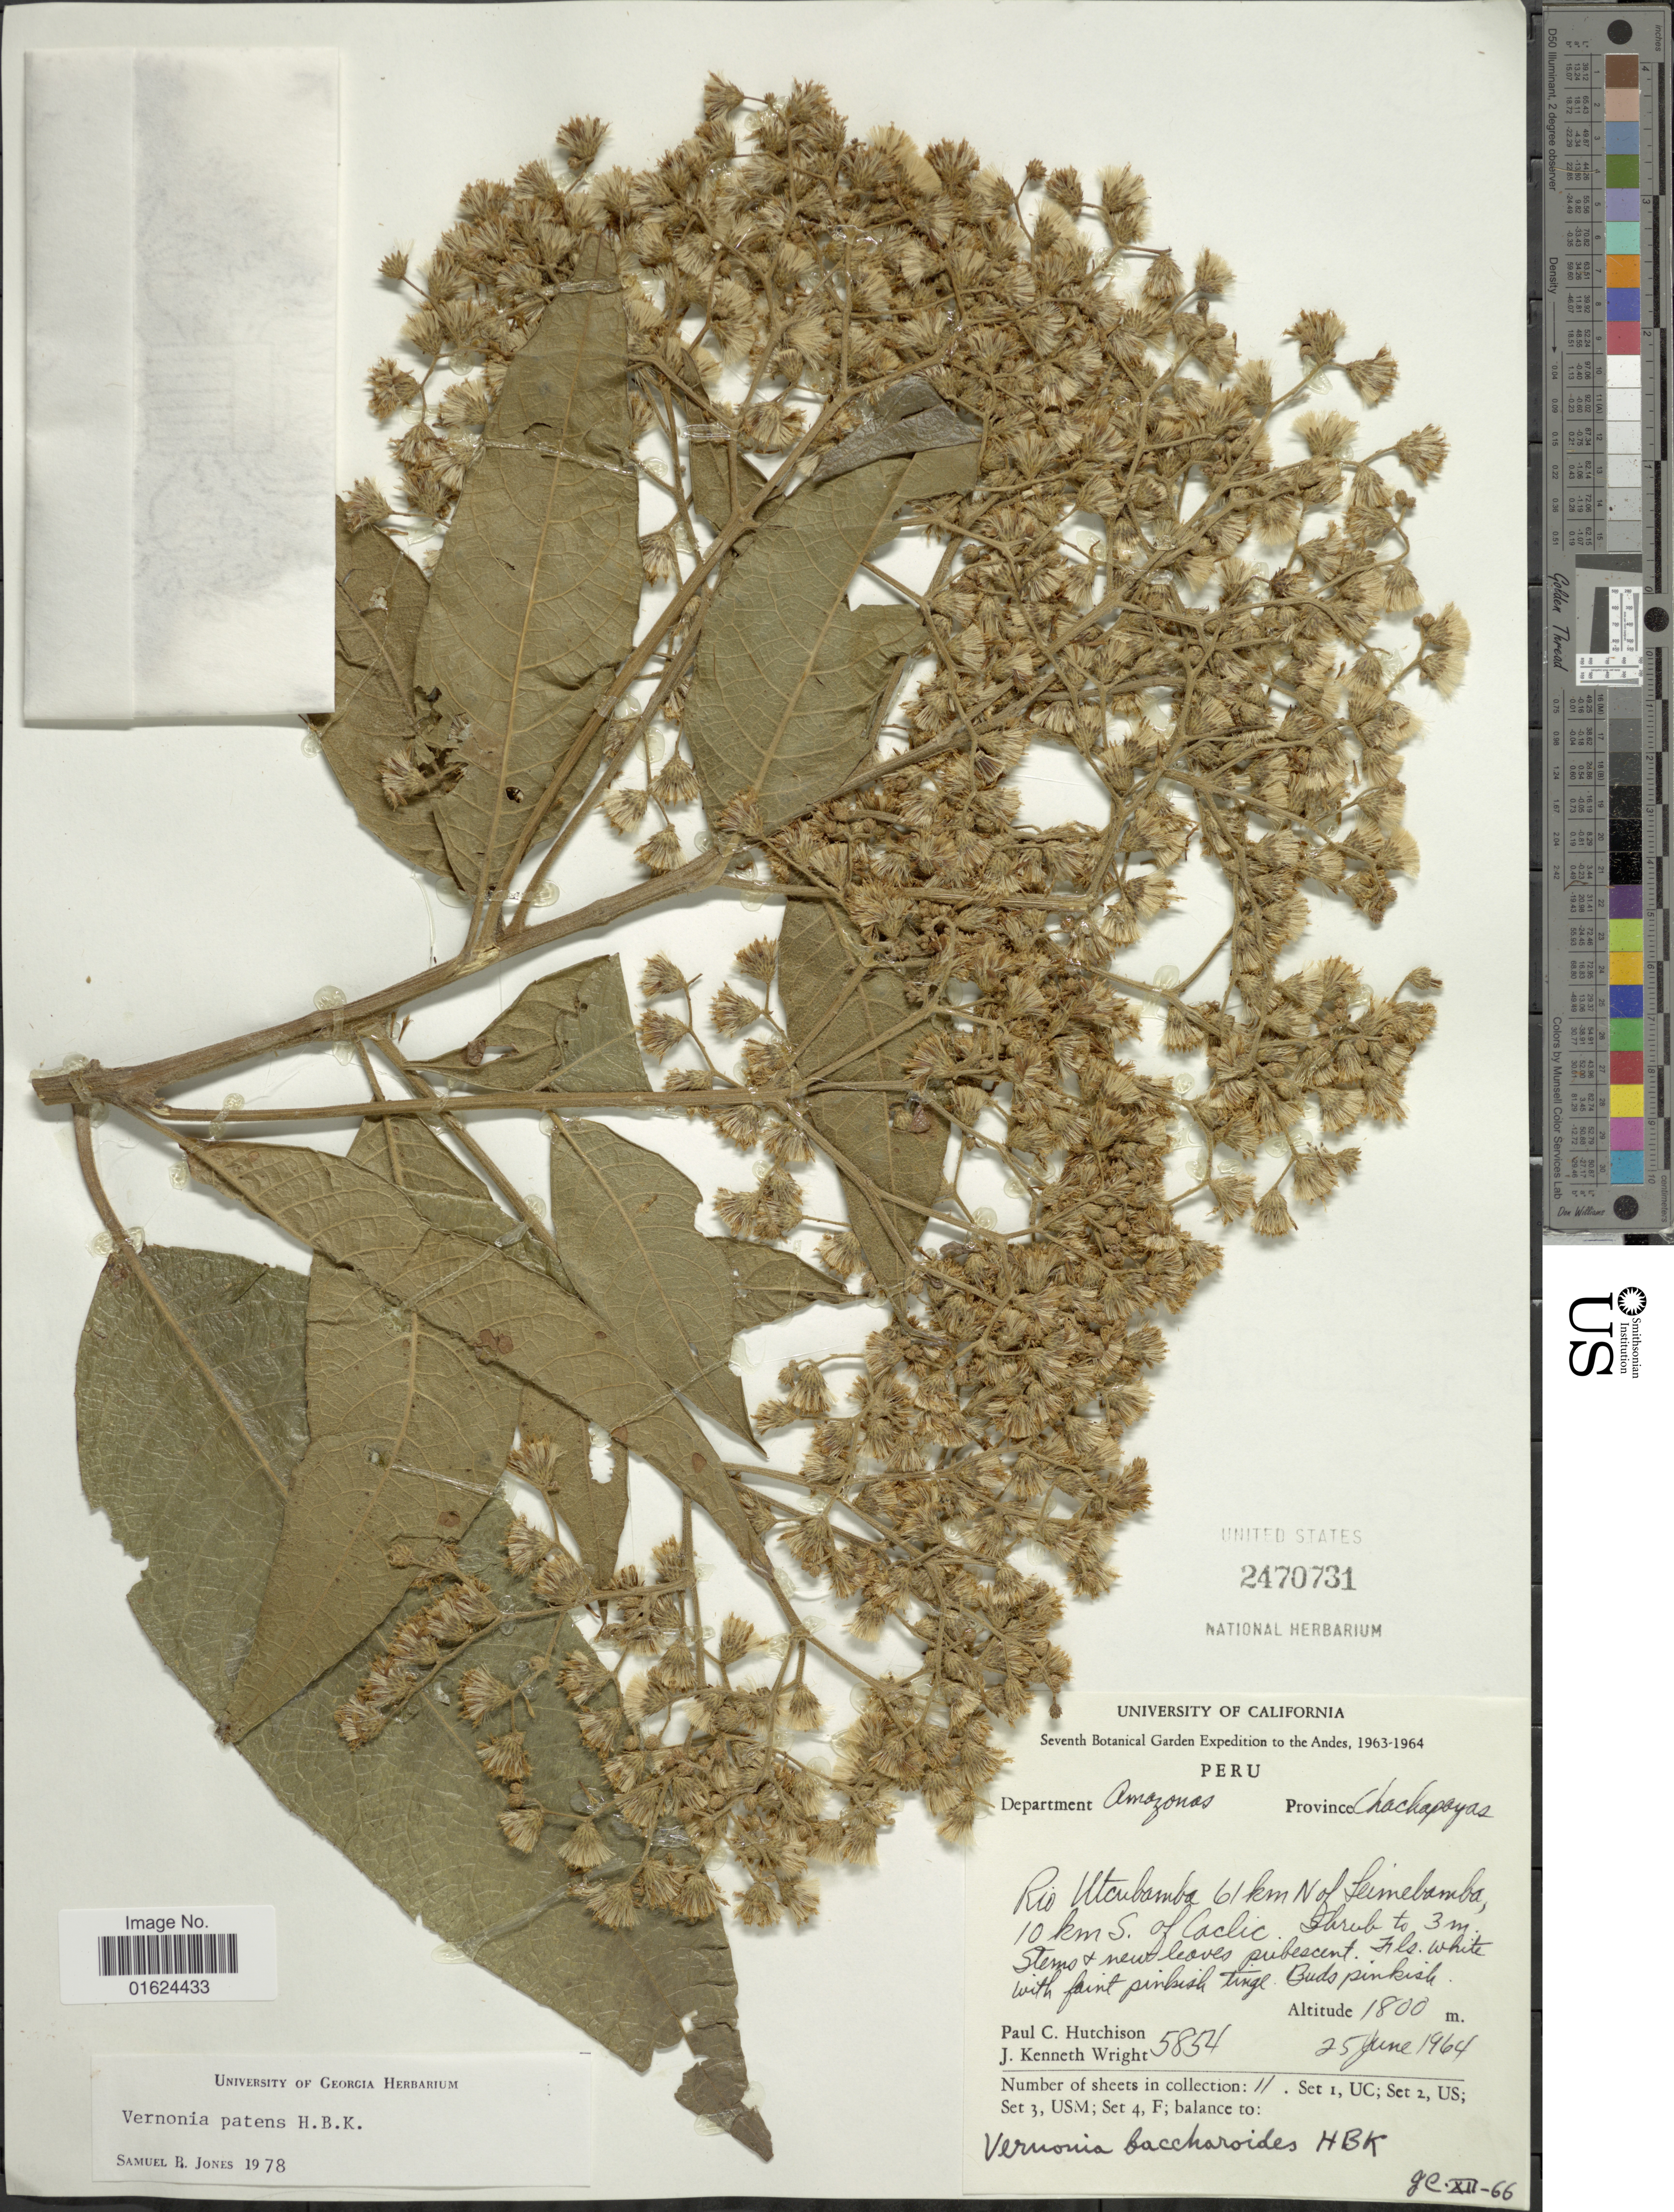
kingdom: Plantae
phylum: Tracheophyta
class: Magnoliopsida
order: Asterales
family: Asteraceae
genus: Vernonanthura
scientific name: Vernonanthura patens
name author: (Kunth) H. Rob.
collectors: P. C. Hutchison & J. K. Wright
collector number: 5854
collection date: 1964-06-25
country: Peru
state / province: Amazonas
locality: Departament Amazonas, Province Chachapoyas, Rio Utcubamba, 61 km N of Seimebamba, 10 km S of Caclic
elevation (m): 1800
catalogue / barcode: US 2470731